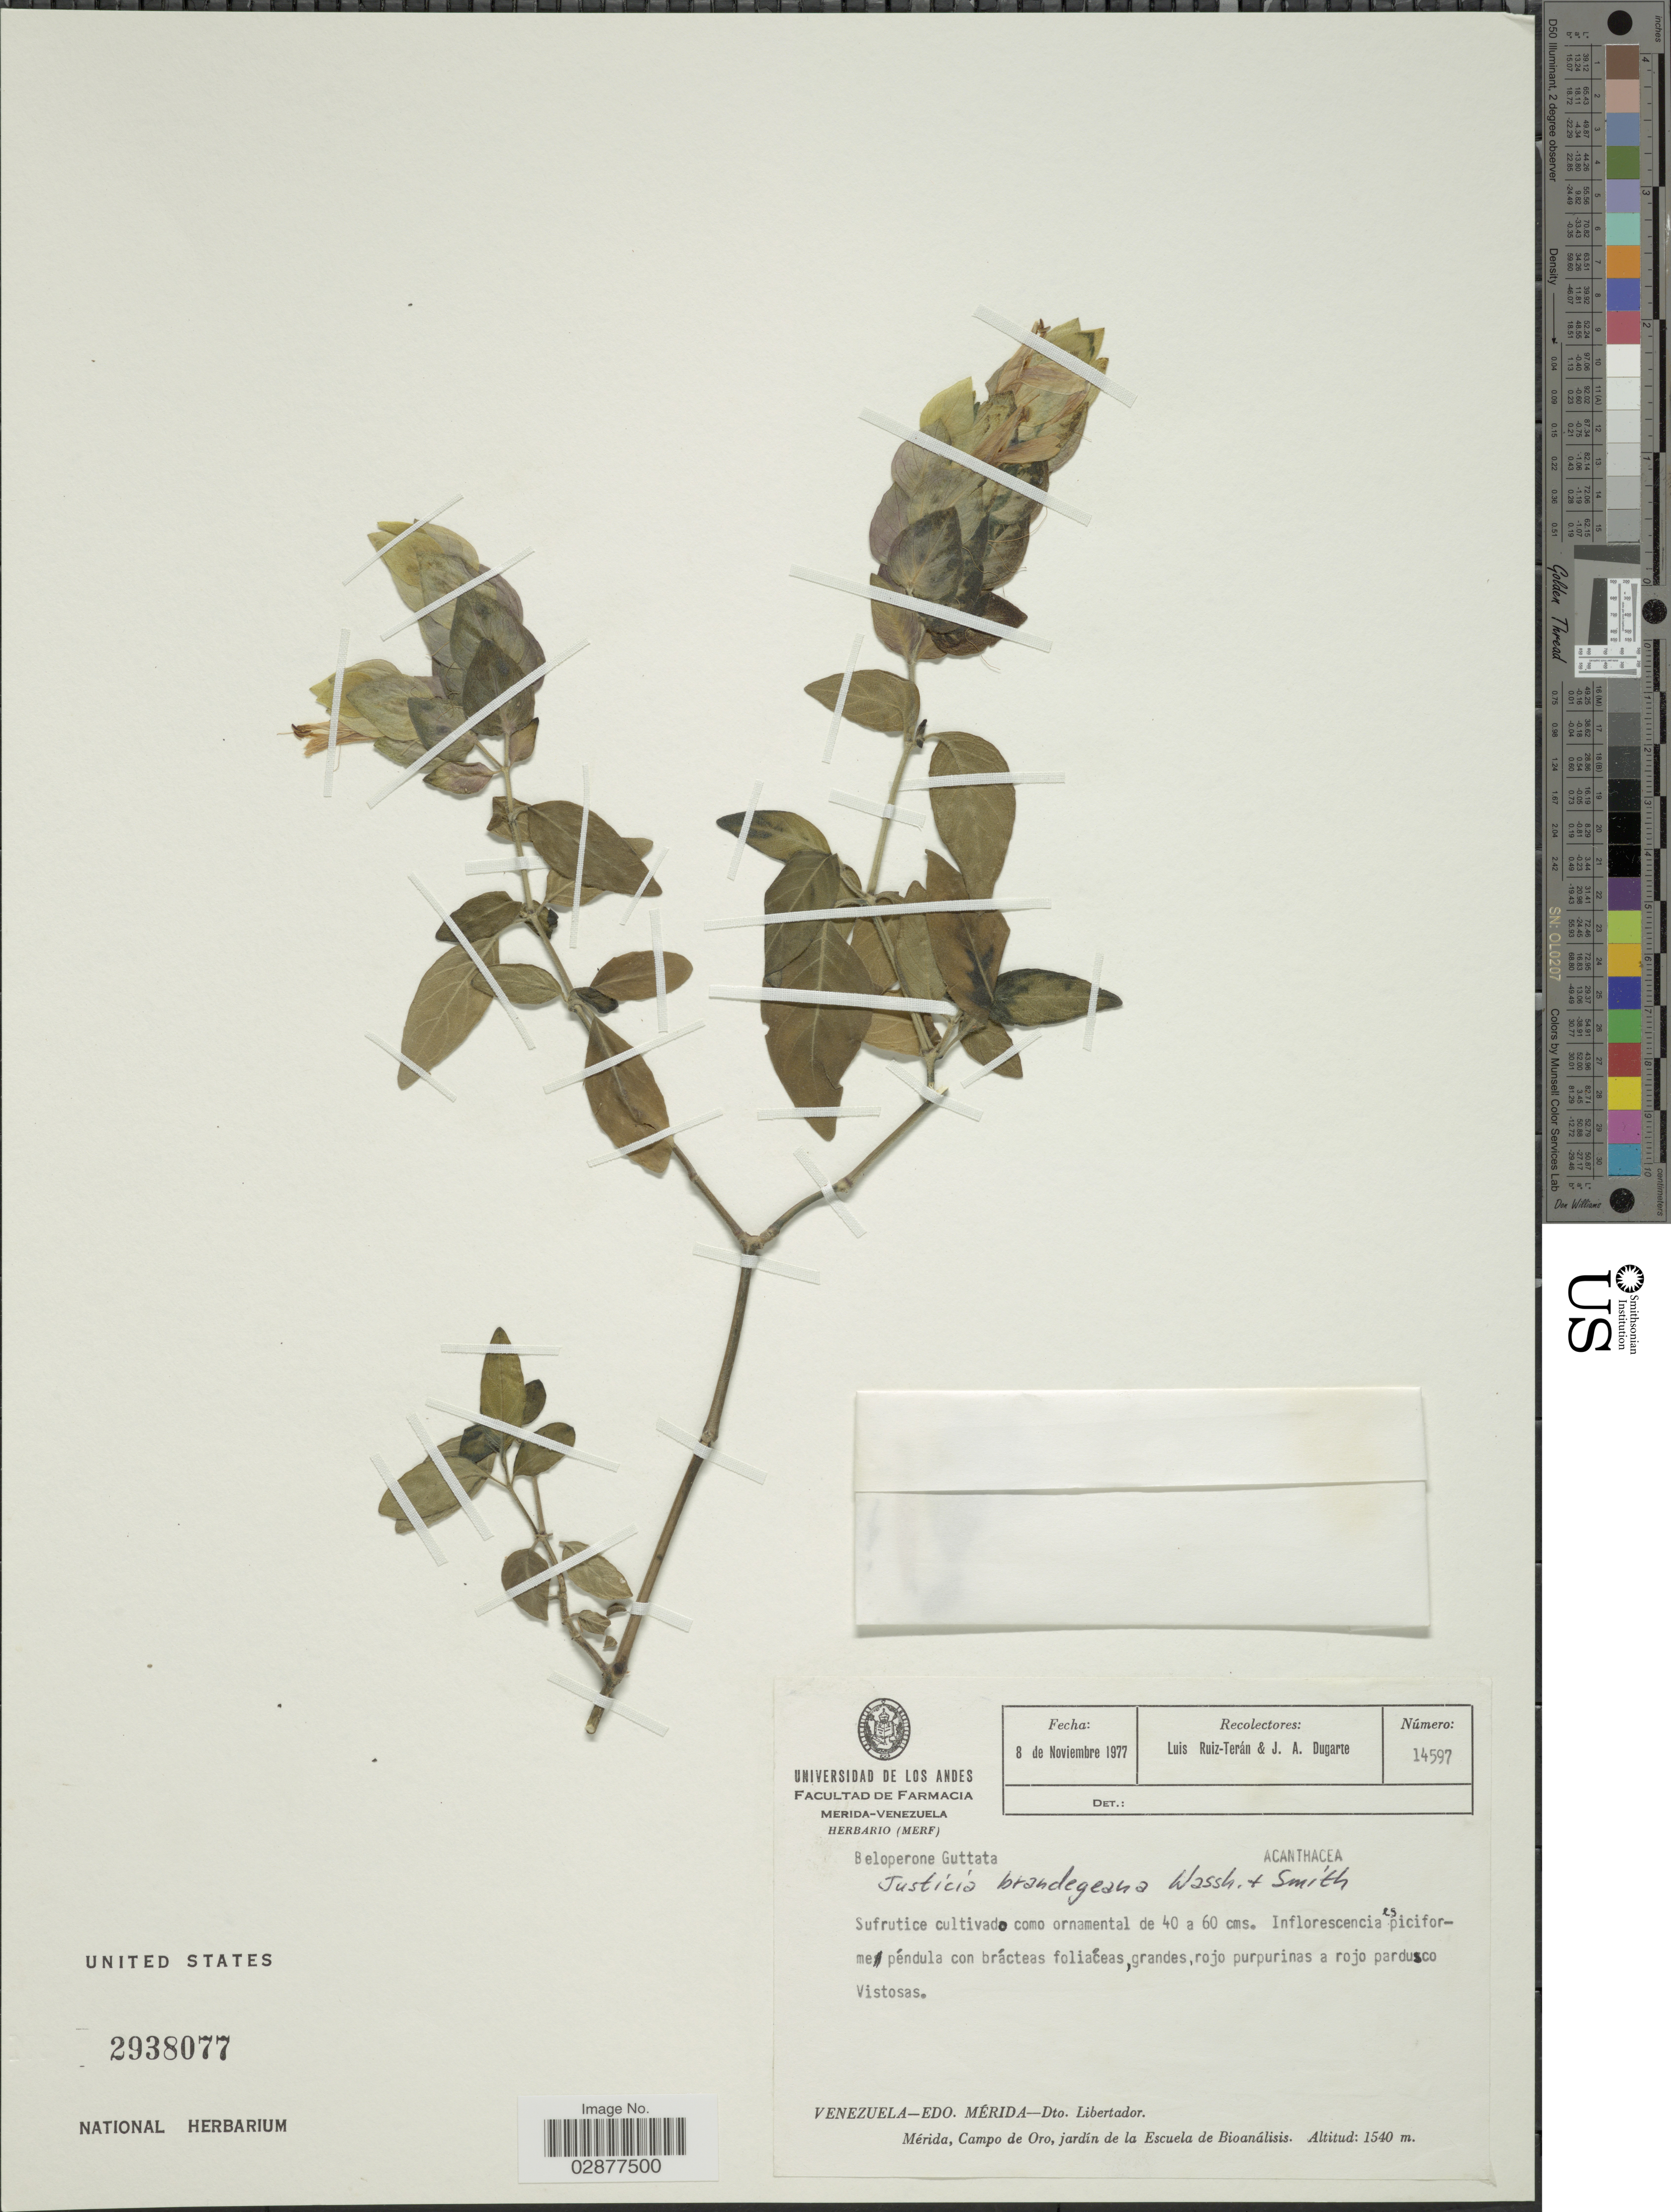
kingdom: Plantae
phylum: Tracheophyta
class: Magnoliopsida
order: Lamiales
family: Acanthaceae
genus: Justicia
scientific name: Justicia brandegeana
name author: Wassh. & L.B. Sm.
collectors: L. Teran & J. Dugarte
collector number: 14597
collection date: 1977-11-08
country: Venezuela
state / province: Mérida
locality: Edo. Mérida - Dto. Libertador. Mérida, Campo de Oro, jardin de la Escuela de Bioanálisis.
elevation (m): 1540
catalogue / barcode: US 2938077